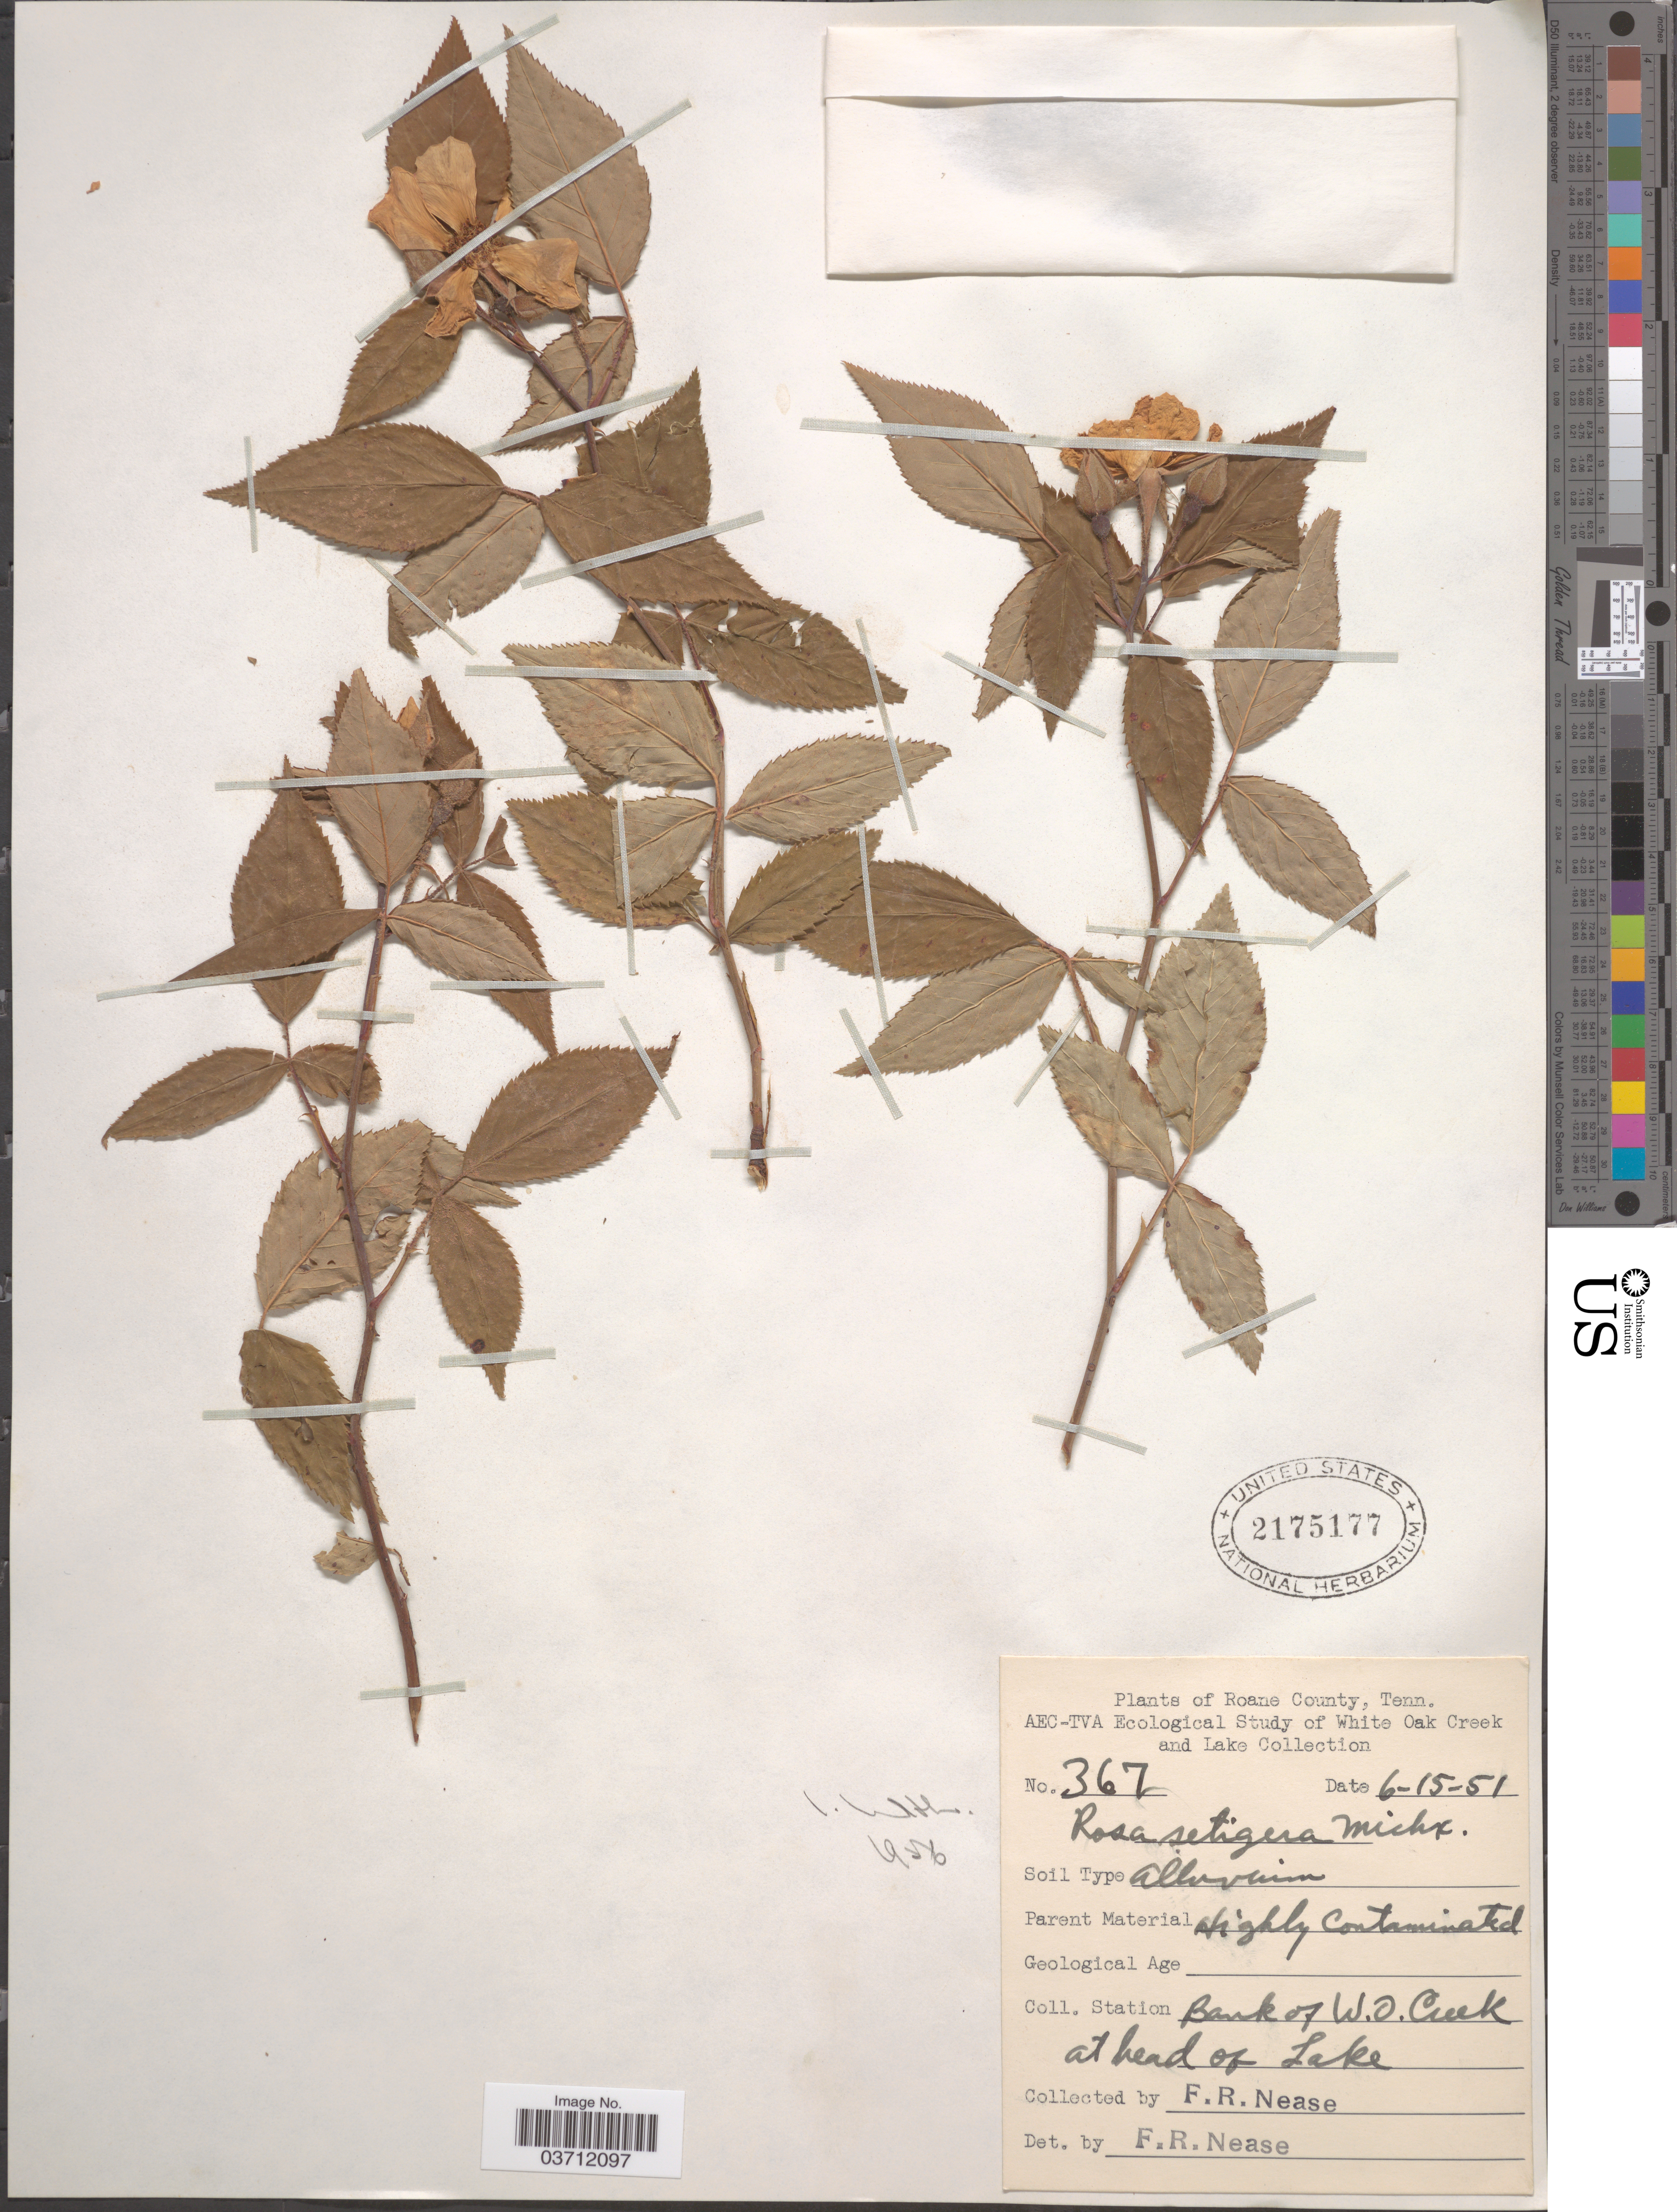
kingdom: Plantae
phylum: Tracheophyta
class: Magnoliopsida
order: Rosales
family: Rosaceae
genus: Rosa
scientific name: Rosa setigera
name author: Michx.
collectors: F. Nease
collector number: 367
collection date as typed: Transcribed d/m/y: 15/6/51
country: United States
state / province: Tennessee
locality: Roane County. Bank of W.O. Creek at head of Lake.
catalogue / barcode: US 2175177